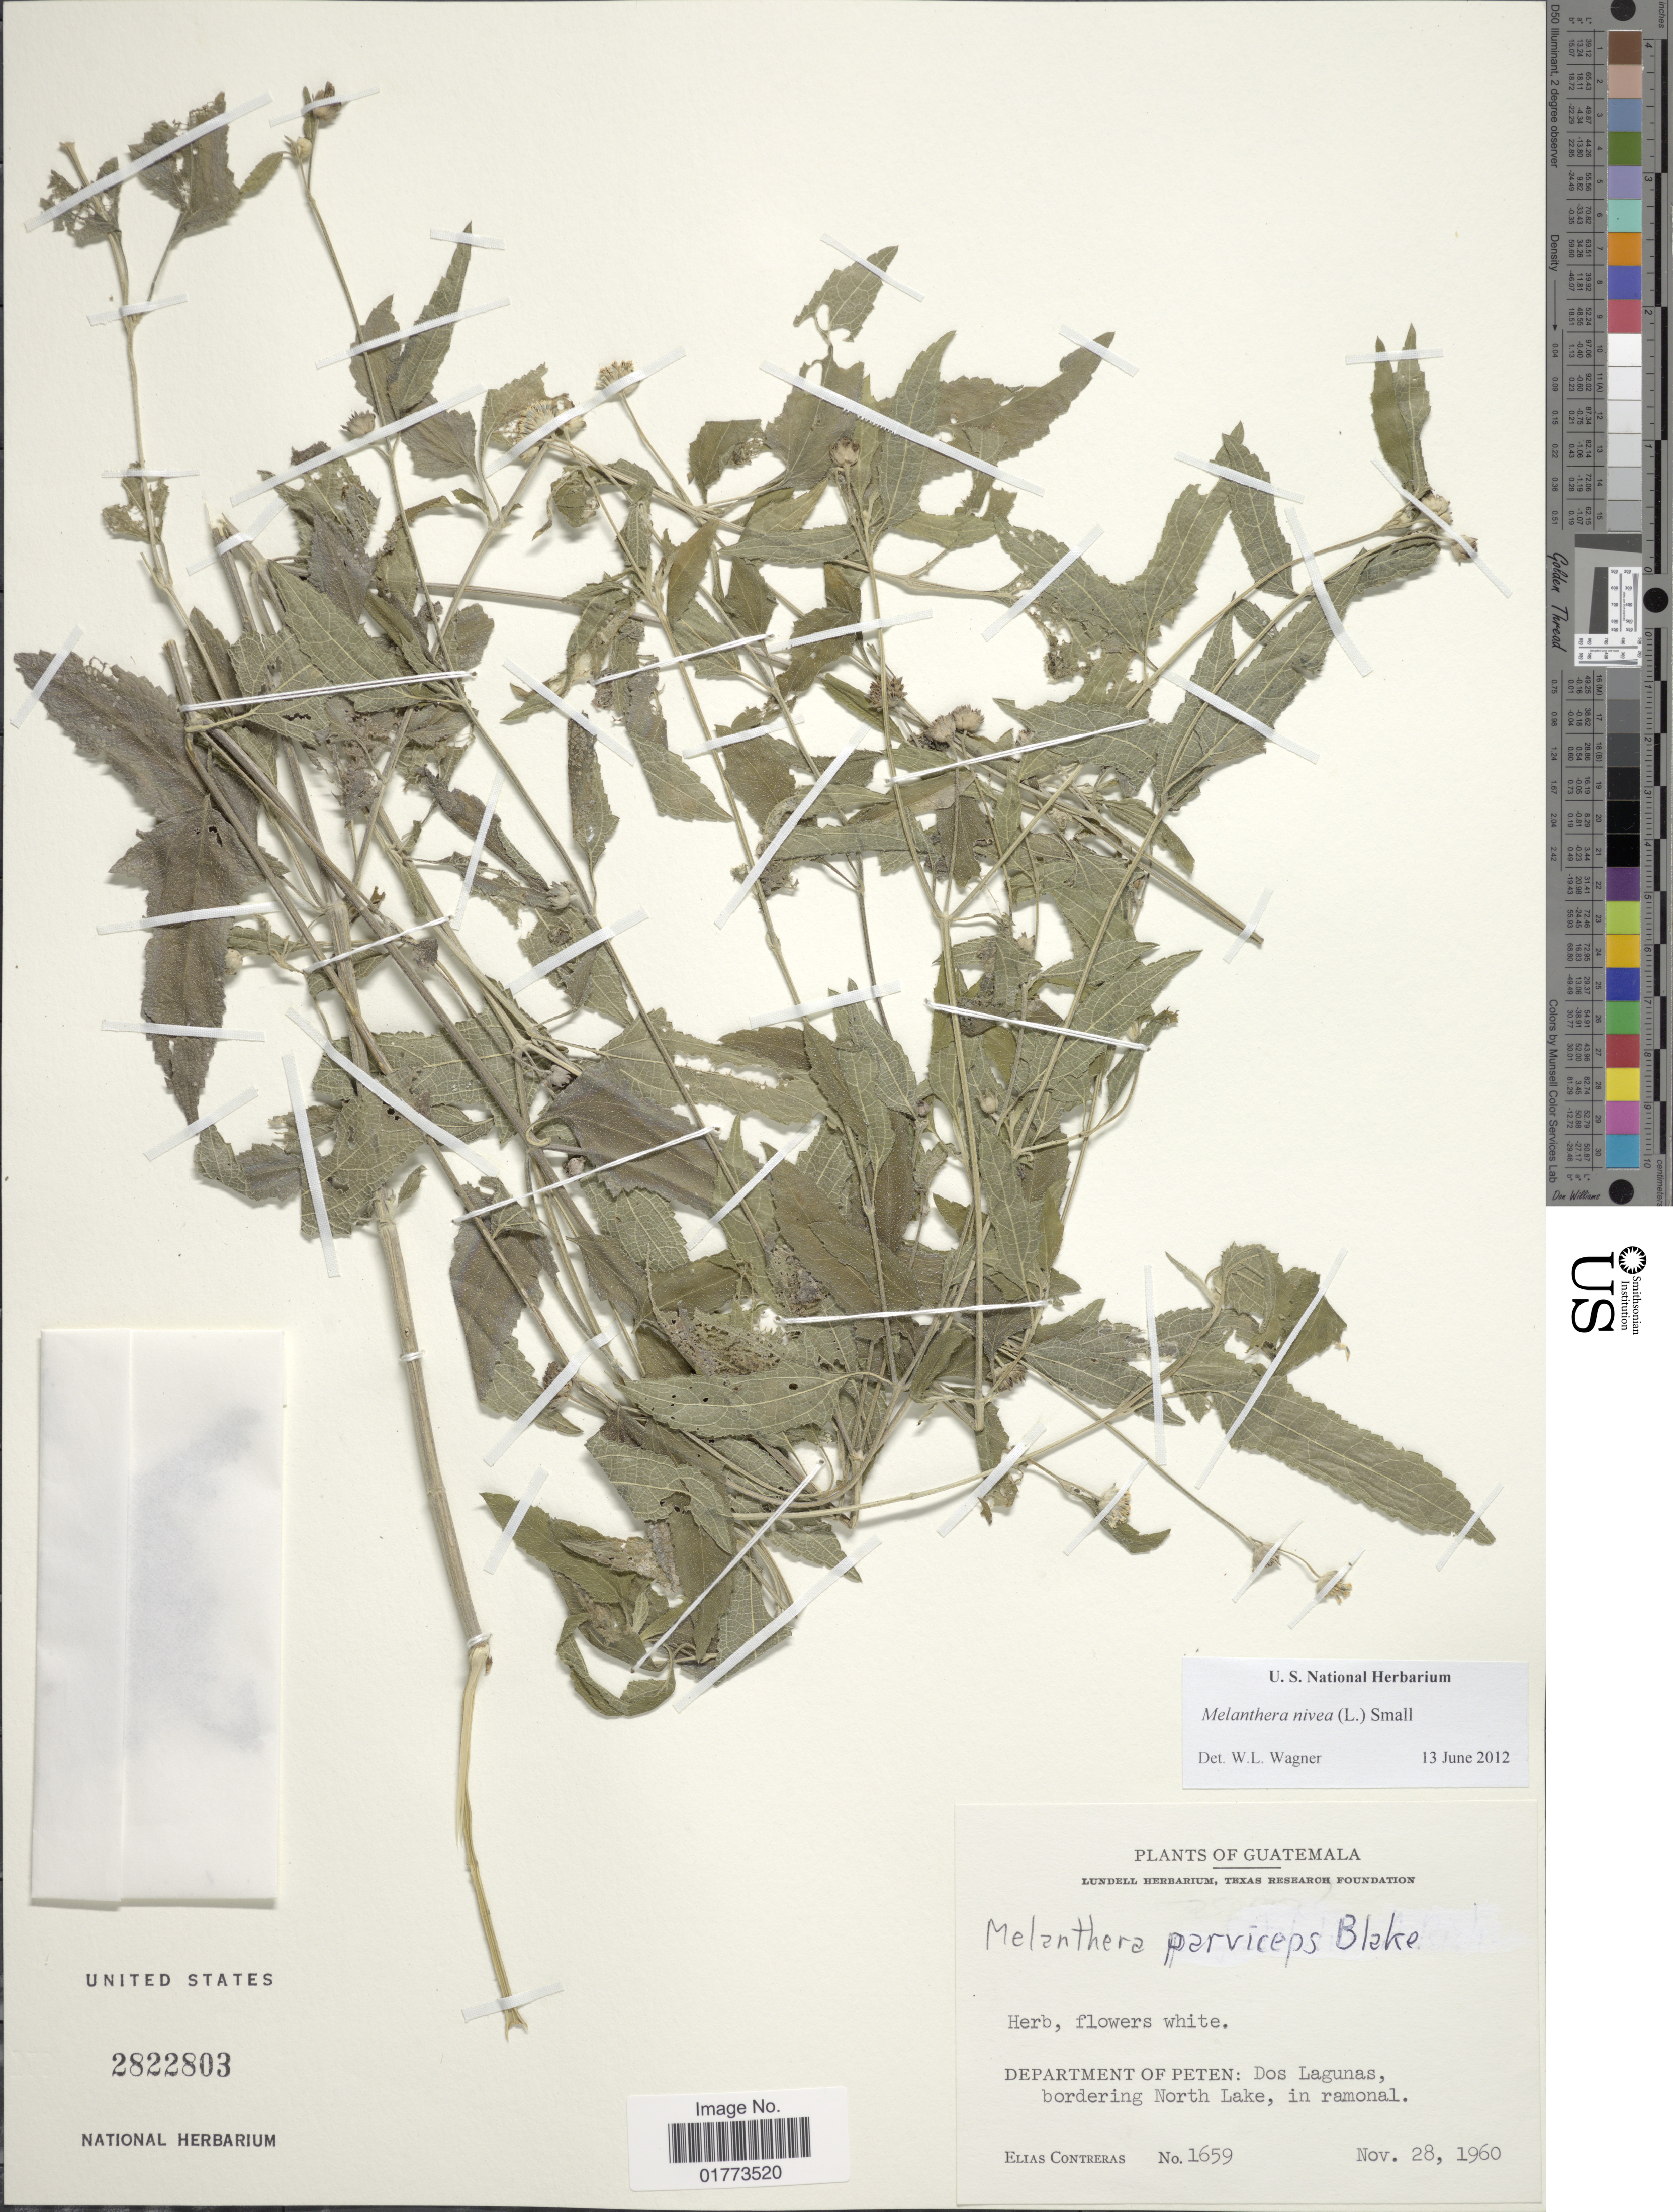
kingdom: Plantae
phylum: Tracheophyta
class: Magnoliopsida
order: Asterales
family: Asteraceae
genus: Melanthera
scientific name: Melanthera nivea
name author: (L.) Small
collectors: E. Contreras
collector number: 1659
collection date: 1960-11-28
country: Guatemala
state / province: El Petén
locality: Dos Lagunas, bordering North Lake, in ramonal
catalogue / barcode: US 2822803